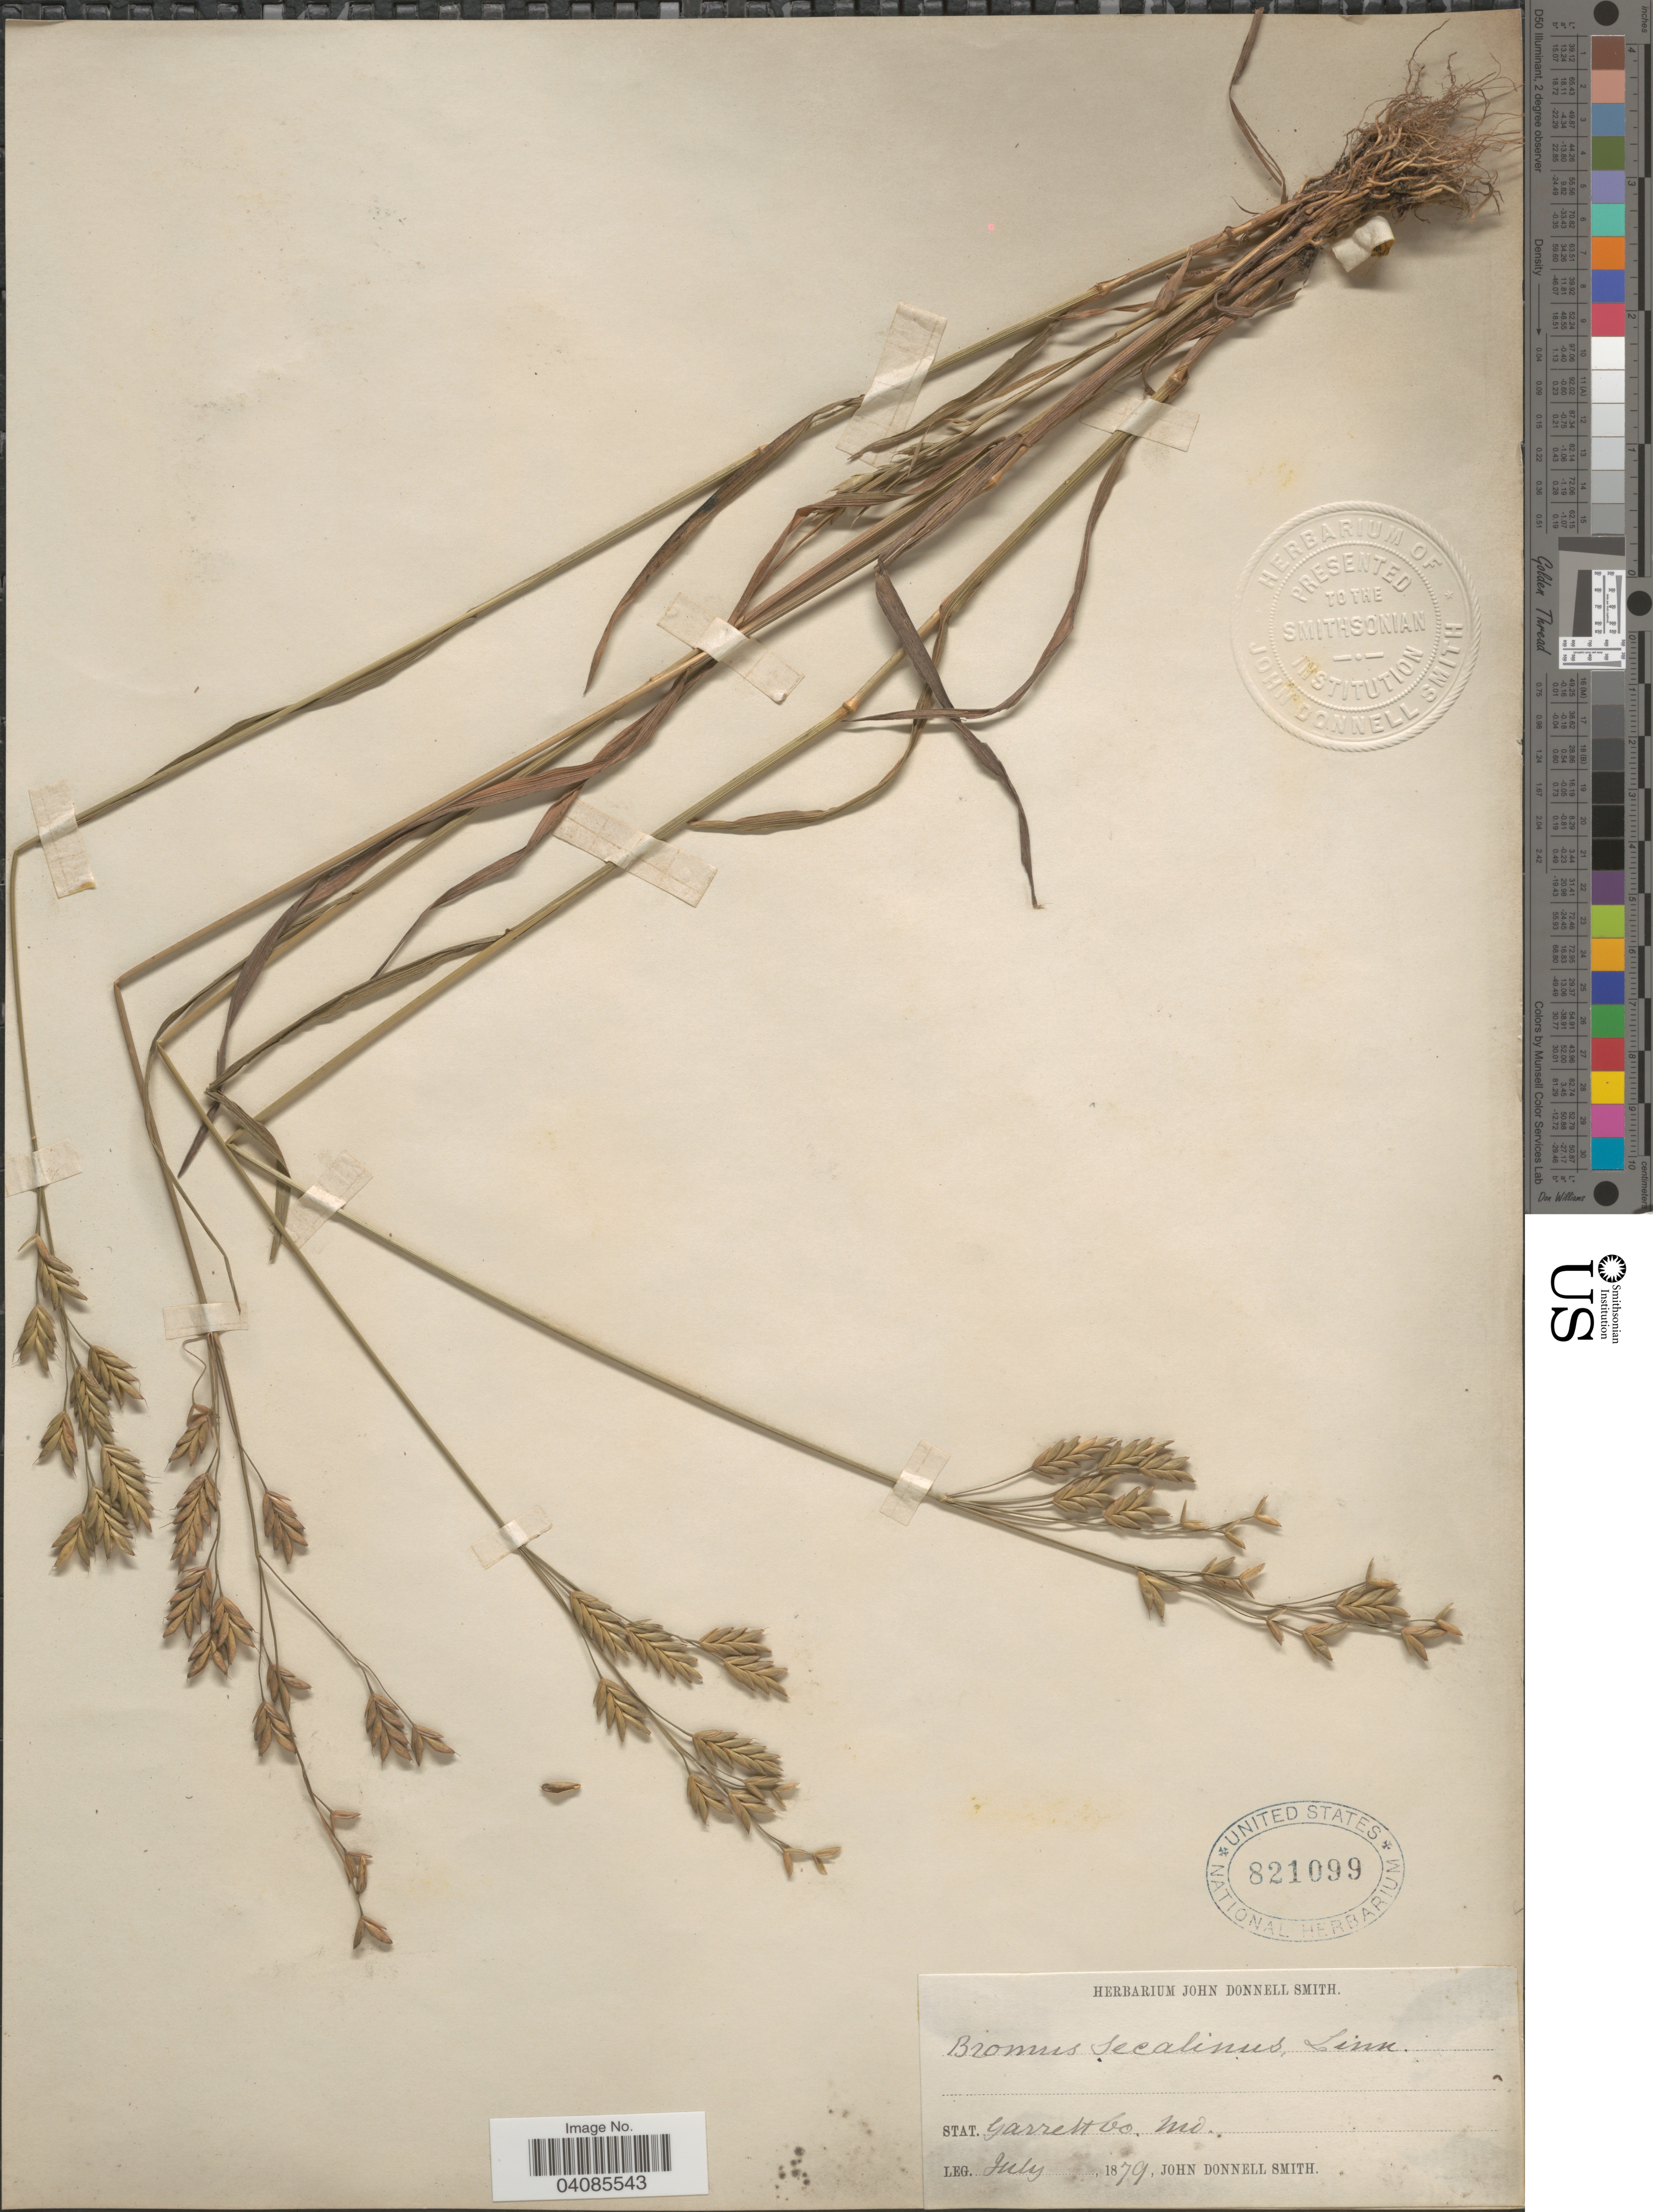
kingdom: Plantae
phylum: Tracheophyta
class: Liliopsida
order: Poales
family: Poaceae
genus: Bromus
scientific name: Bromus secalinus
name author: L.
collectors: J. Donnell Smith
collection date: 1879-07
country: United States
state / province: Maryland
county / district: Garrett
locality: Stat. Garrett Co.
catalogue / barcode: US 821099